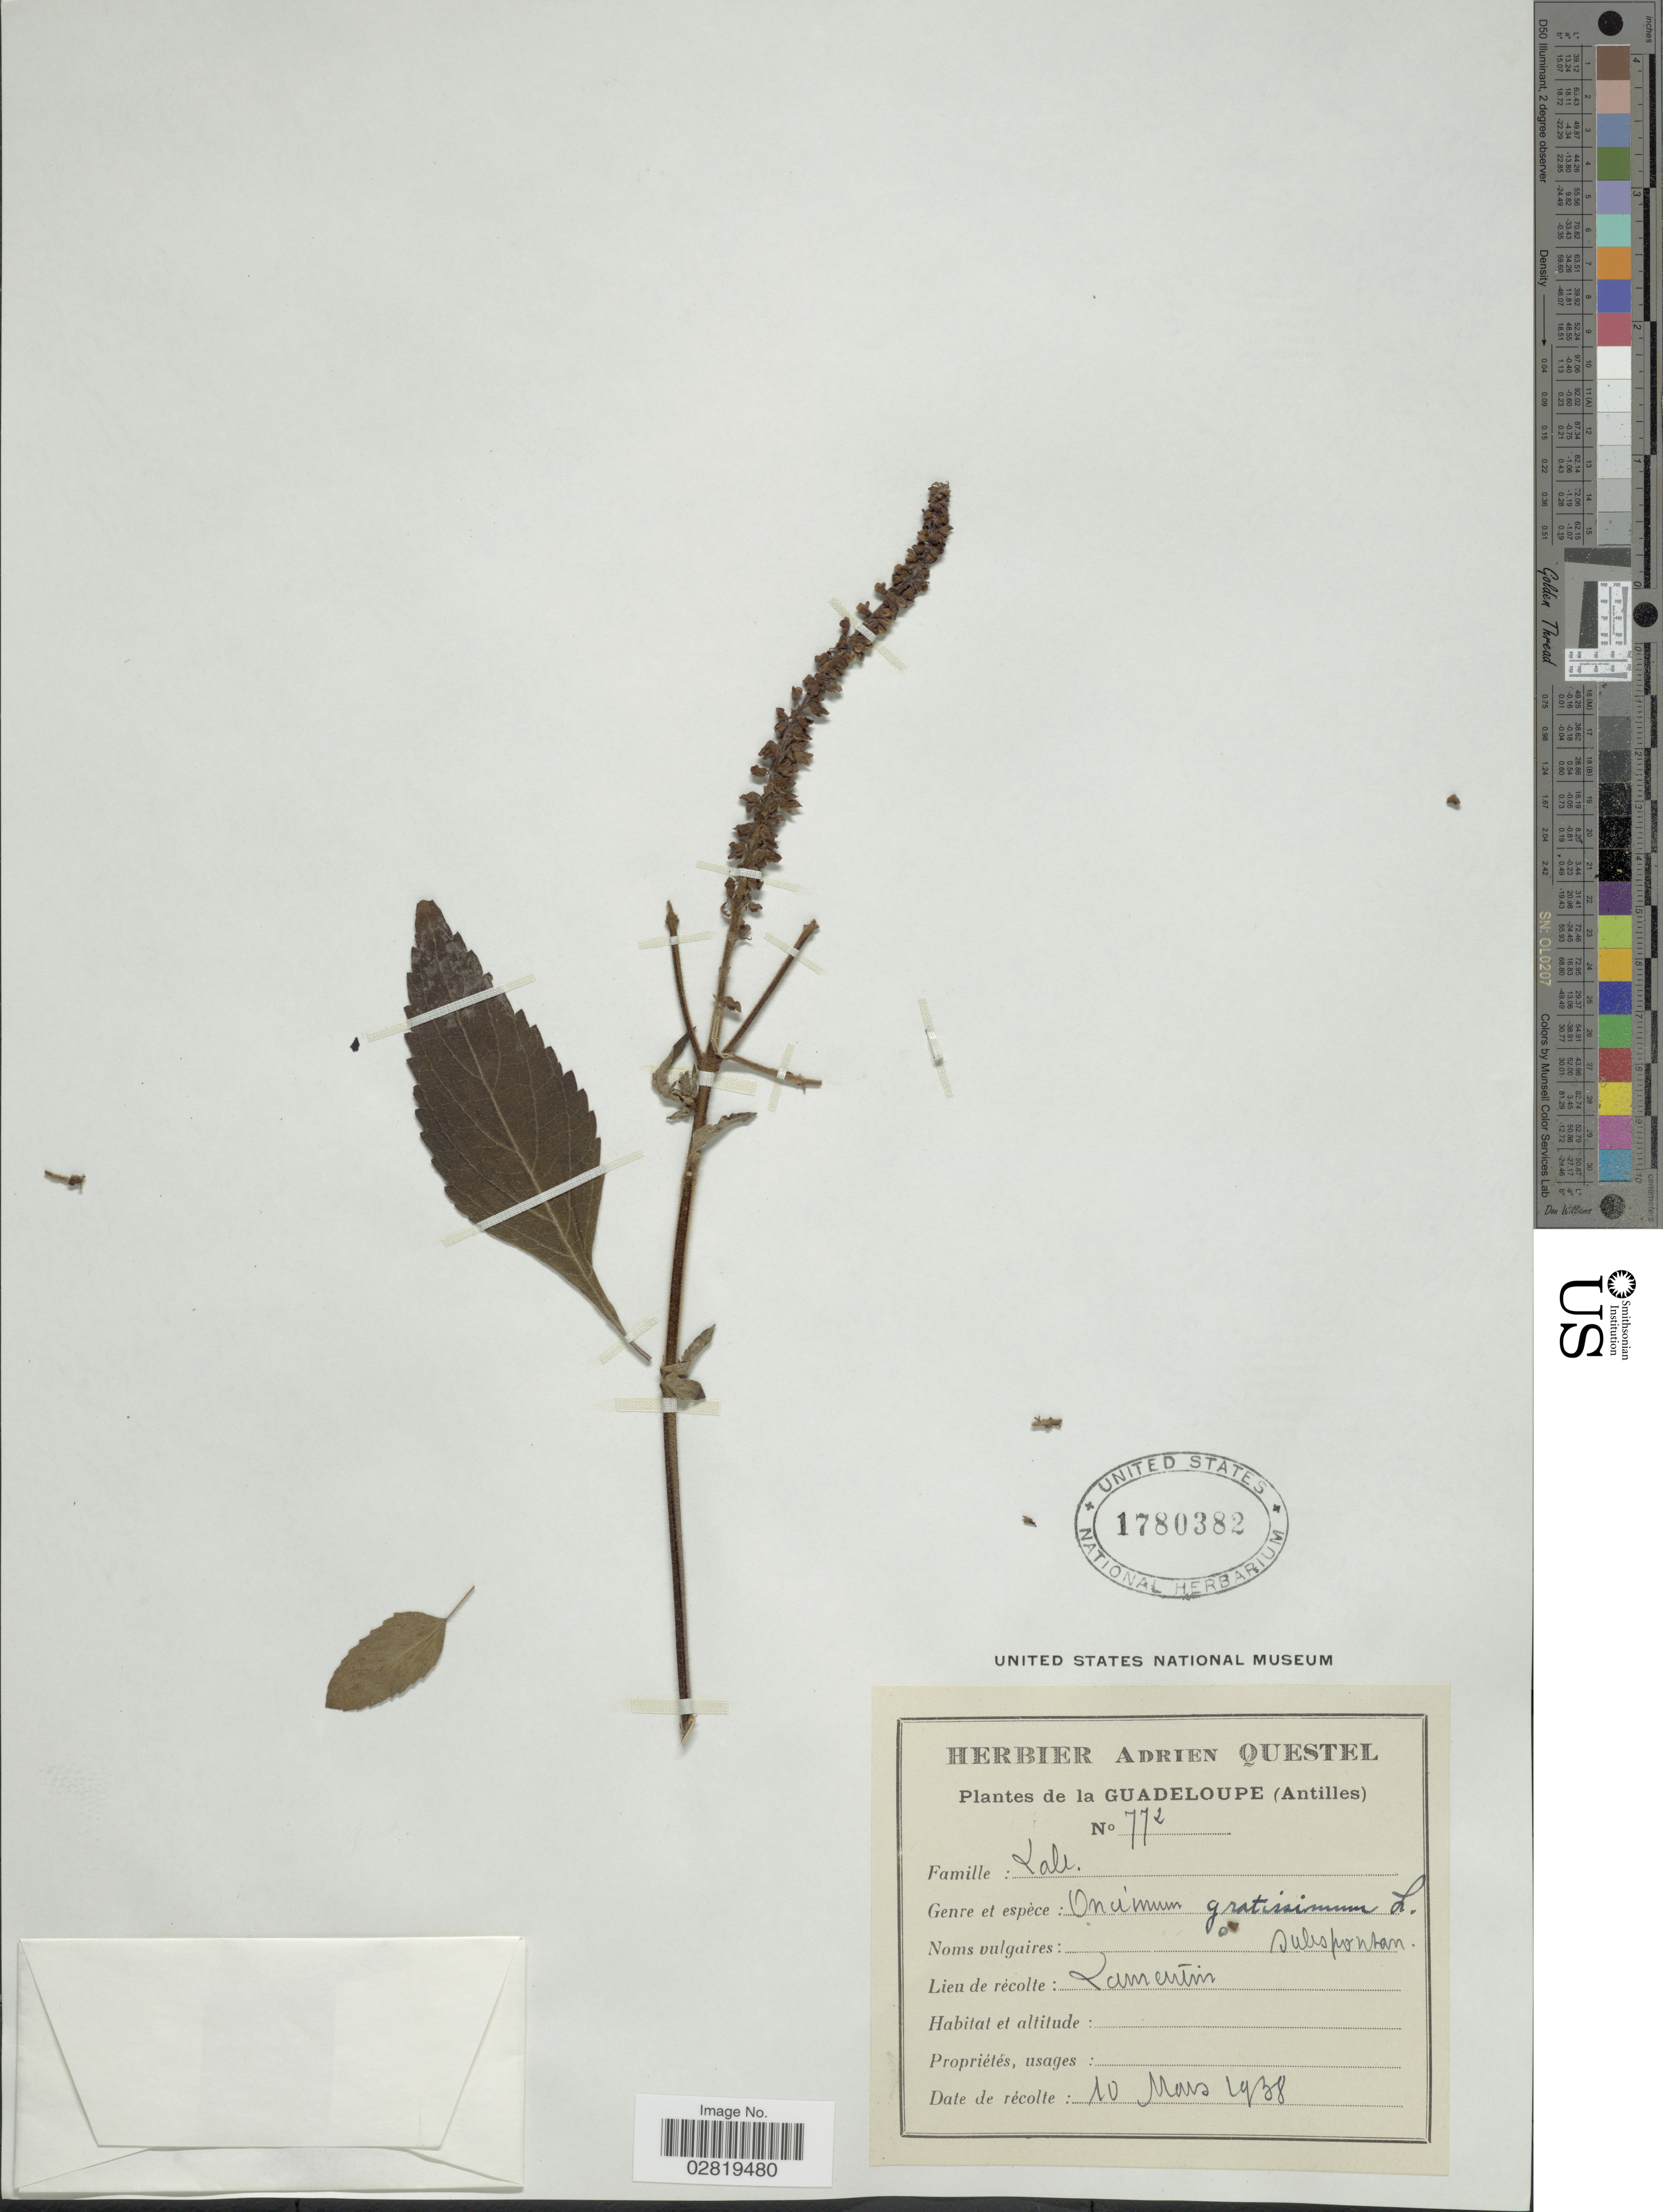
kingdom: Plantae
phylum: Tracheophyta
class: Magnoliopsida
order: Lamiales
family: Lamiaceae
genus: Ocimum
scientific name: Ocimum gratissimum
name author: L.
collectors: ex herb. A. Questal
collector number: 772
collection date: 1938-03-10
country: Guadeloupe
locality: Guadeloupe (Antilles)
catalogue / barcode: US 1780382